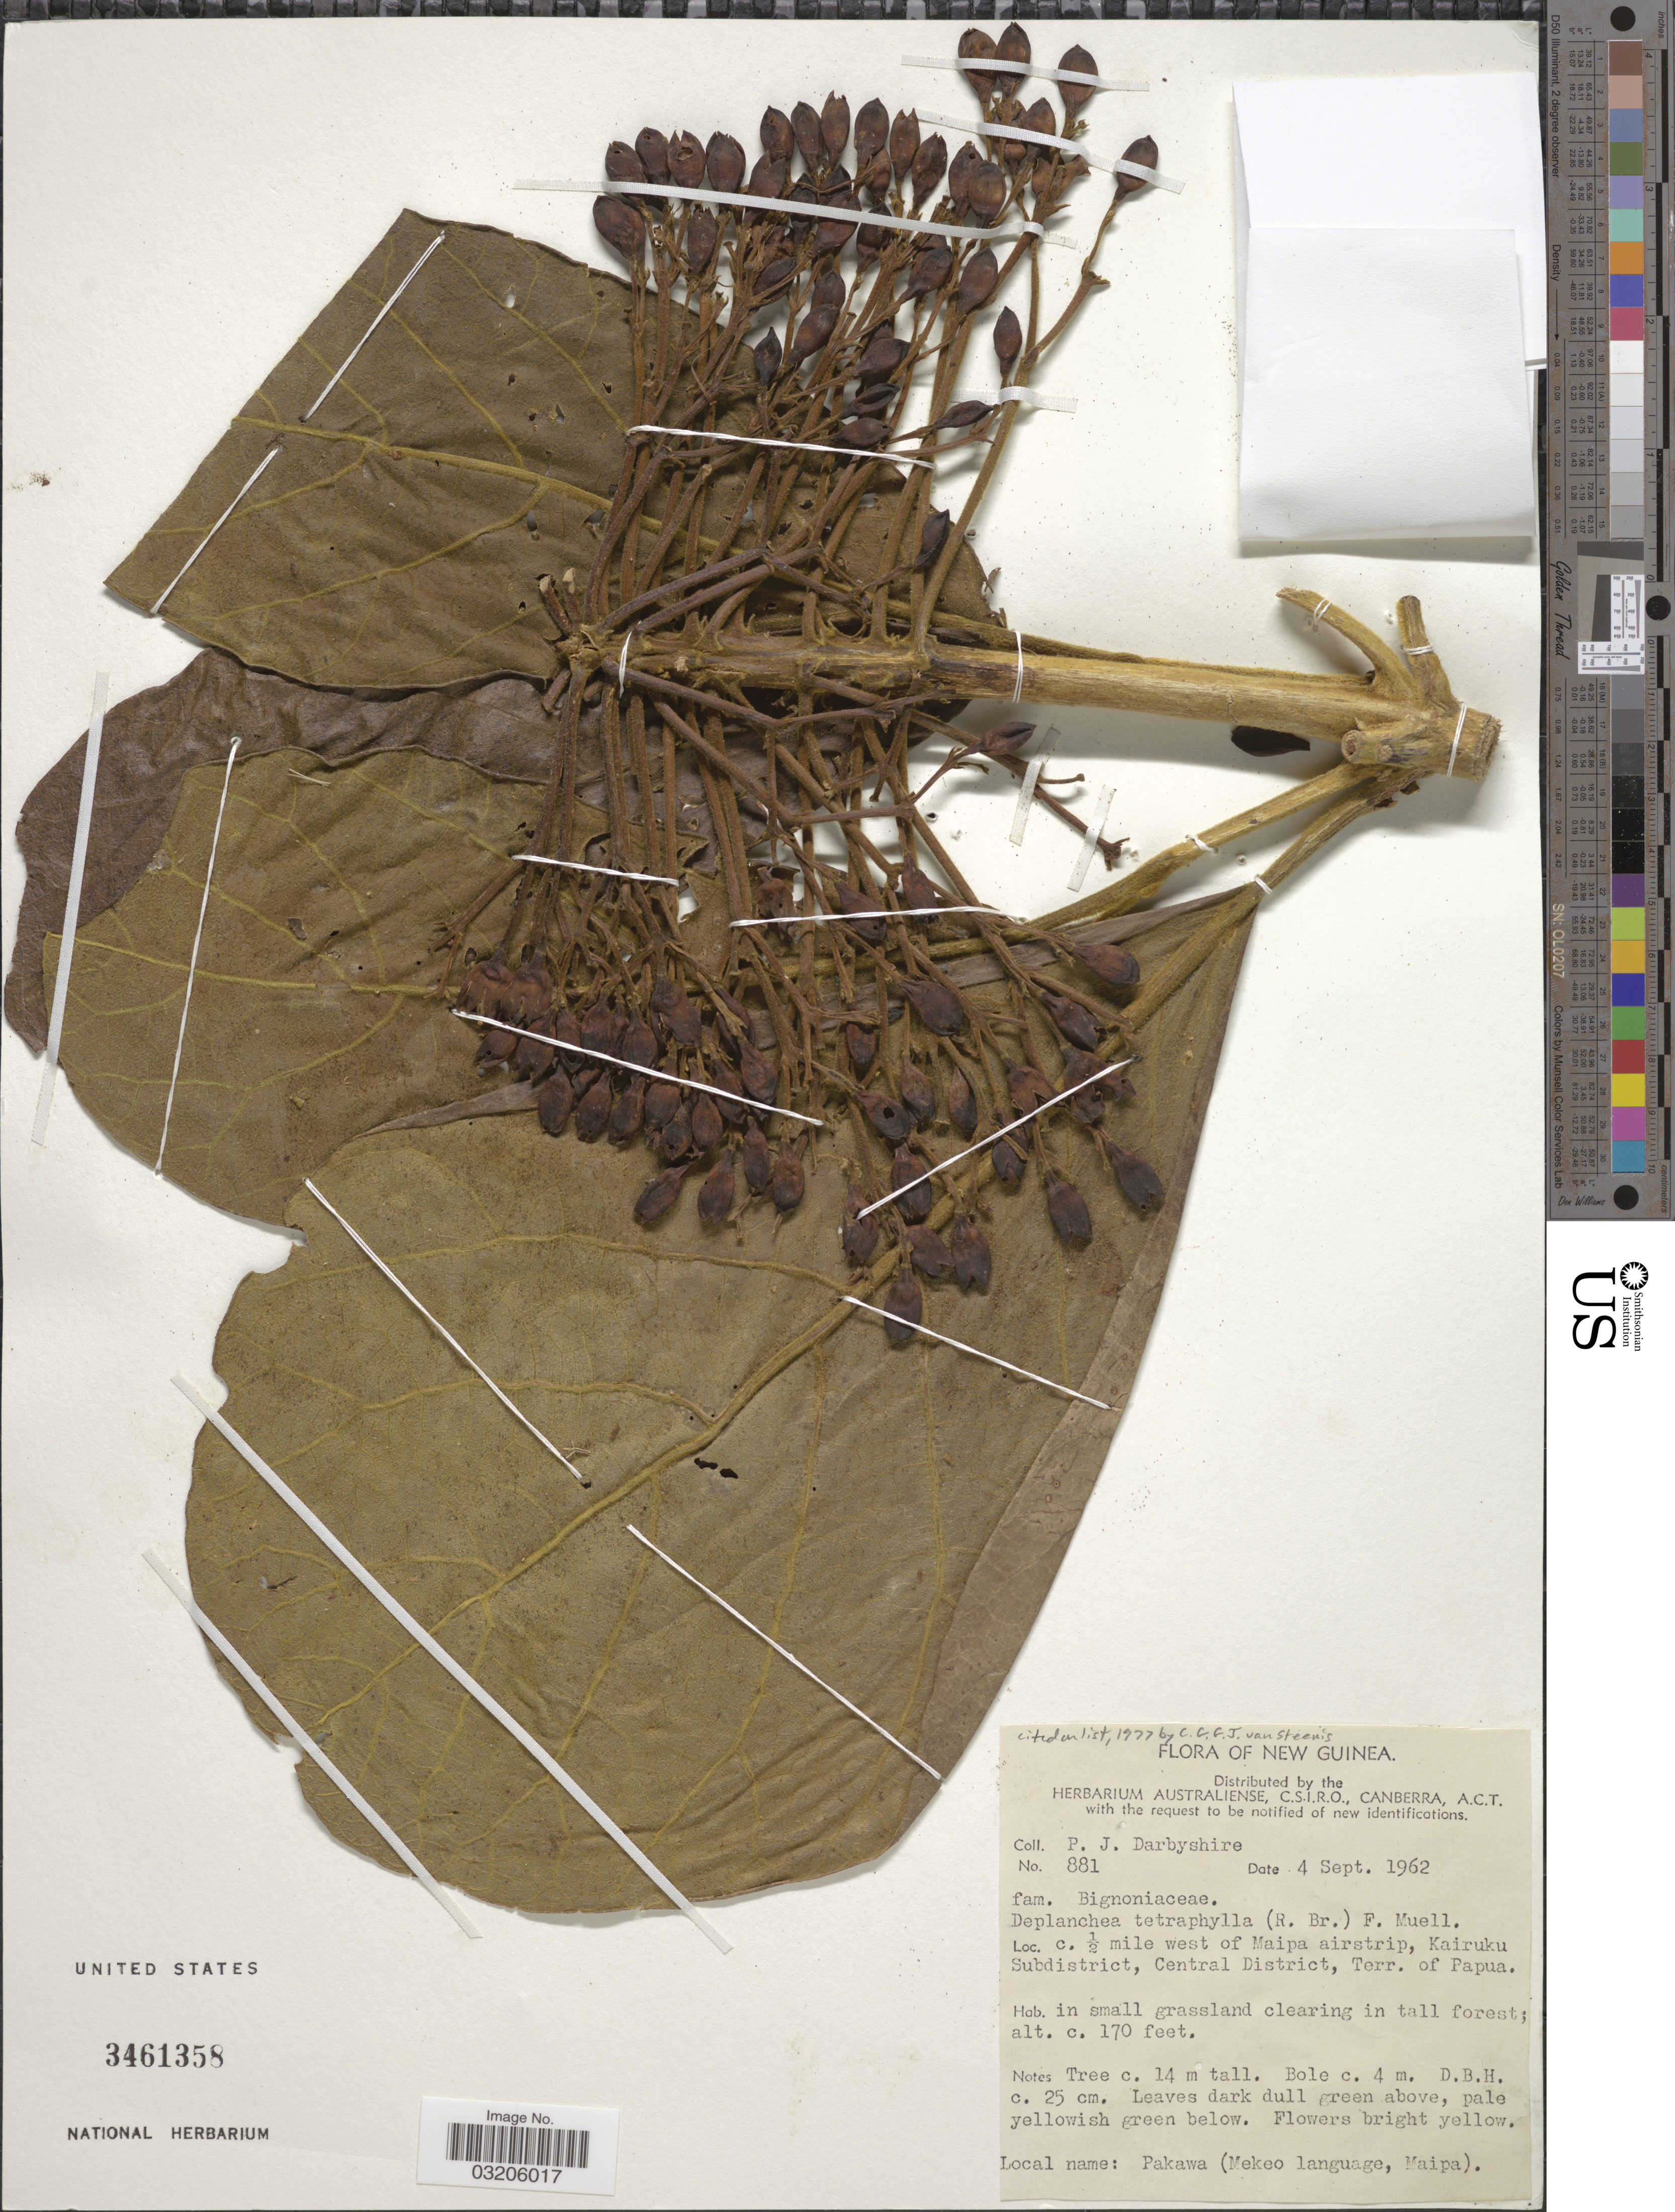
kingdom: Plantae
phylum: Tracheophyta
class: Magnoliopsida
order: Lamiales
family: Bignoniaceae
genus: Deplanchea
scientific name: Deplanchea tetraphylla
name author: (R. Br.) F. Muell.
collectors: P. Darbyshire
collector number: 881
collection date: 1962-09-04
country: Papua New Guinea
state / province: Central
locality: New Guinea. C.½ mile west of Maipa airstrip, Kairuku Subdistrict, Central District, Terr. of Papua.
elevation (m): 52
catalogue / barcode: US 3461358